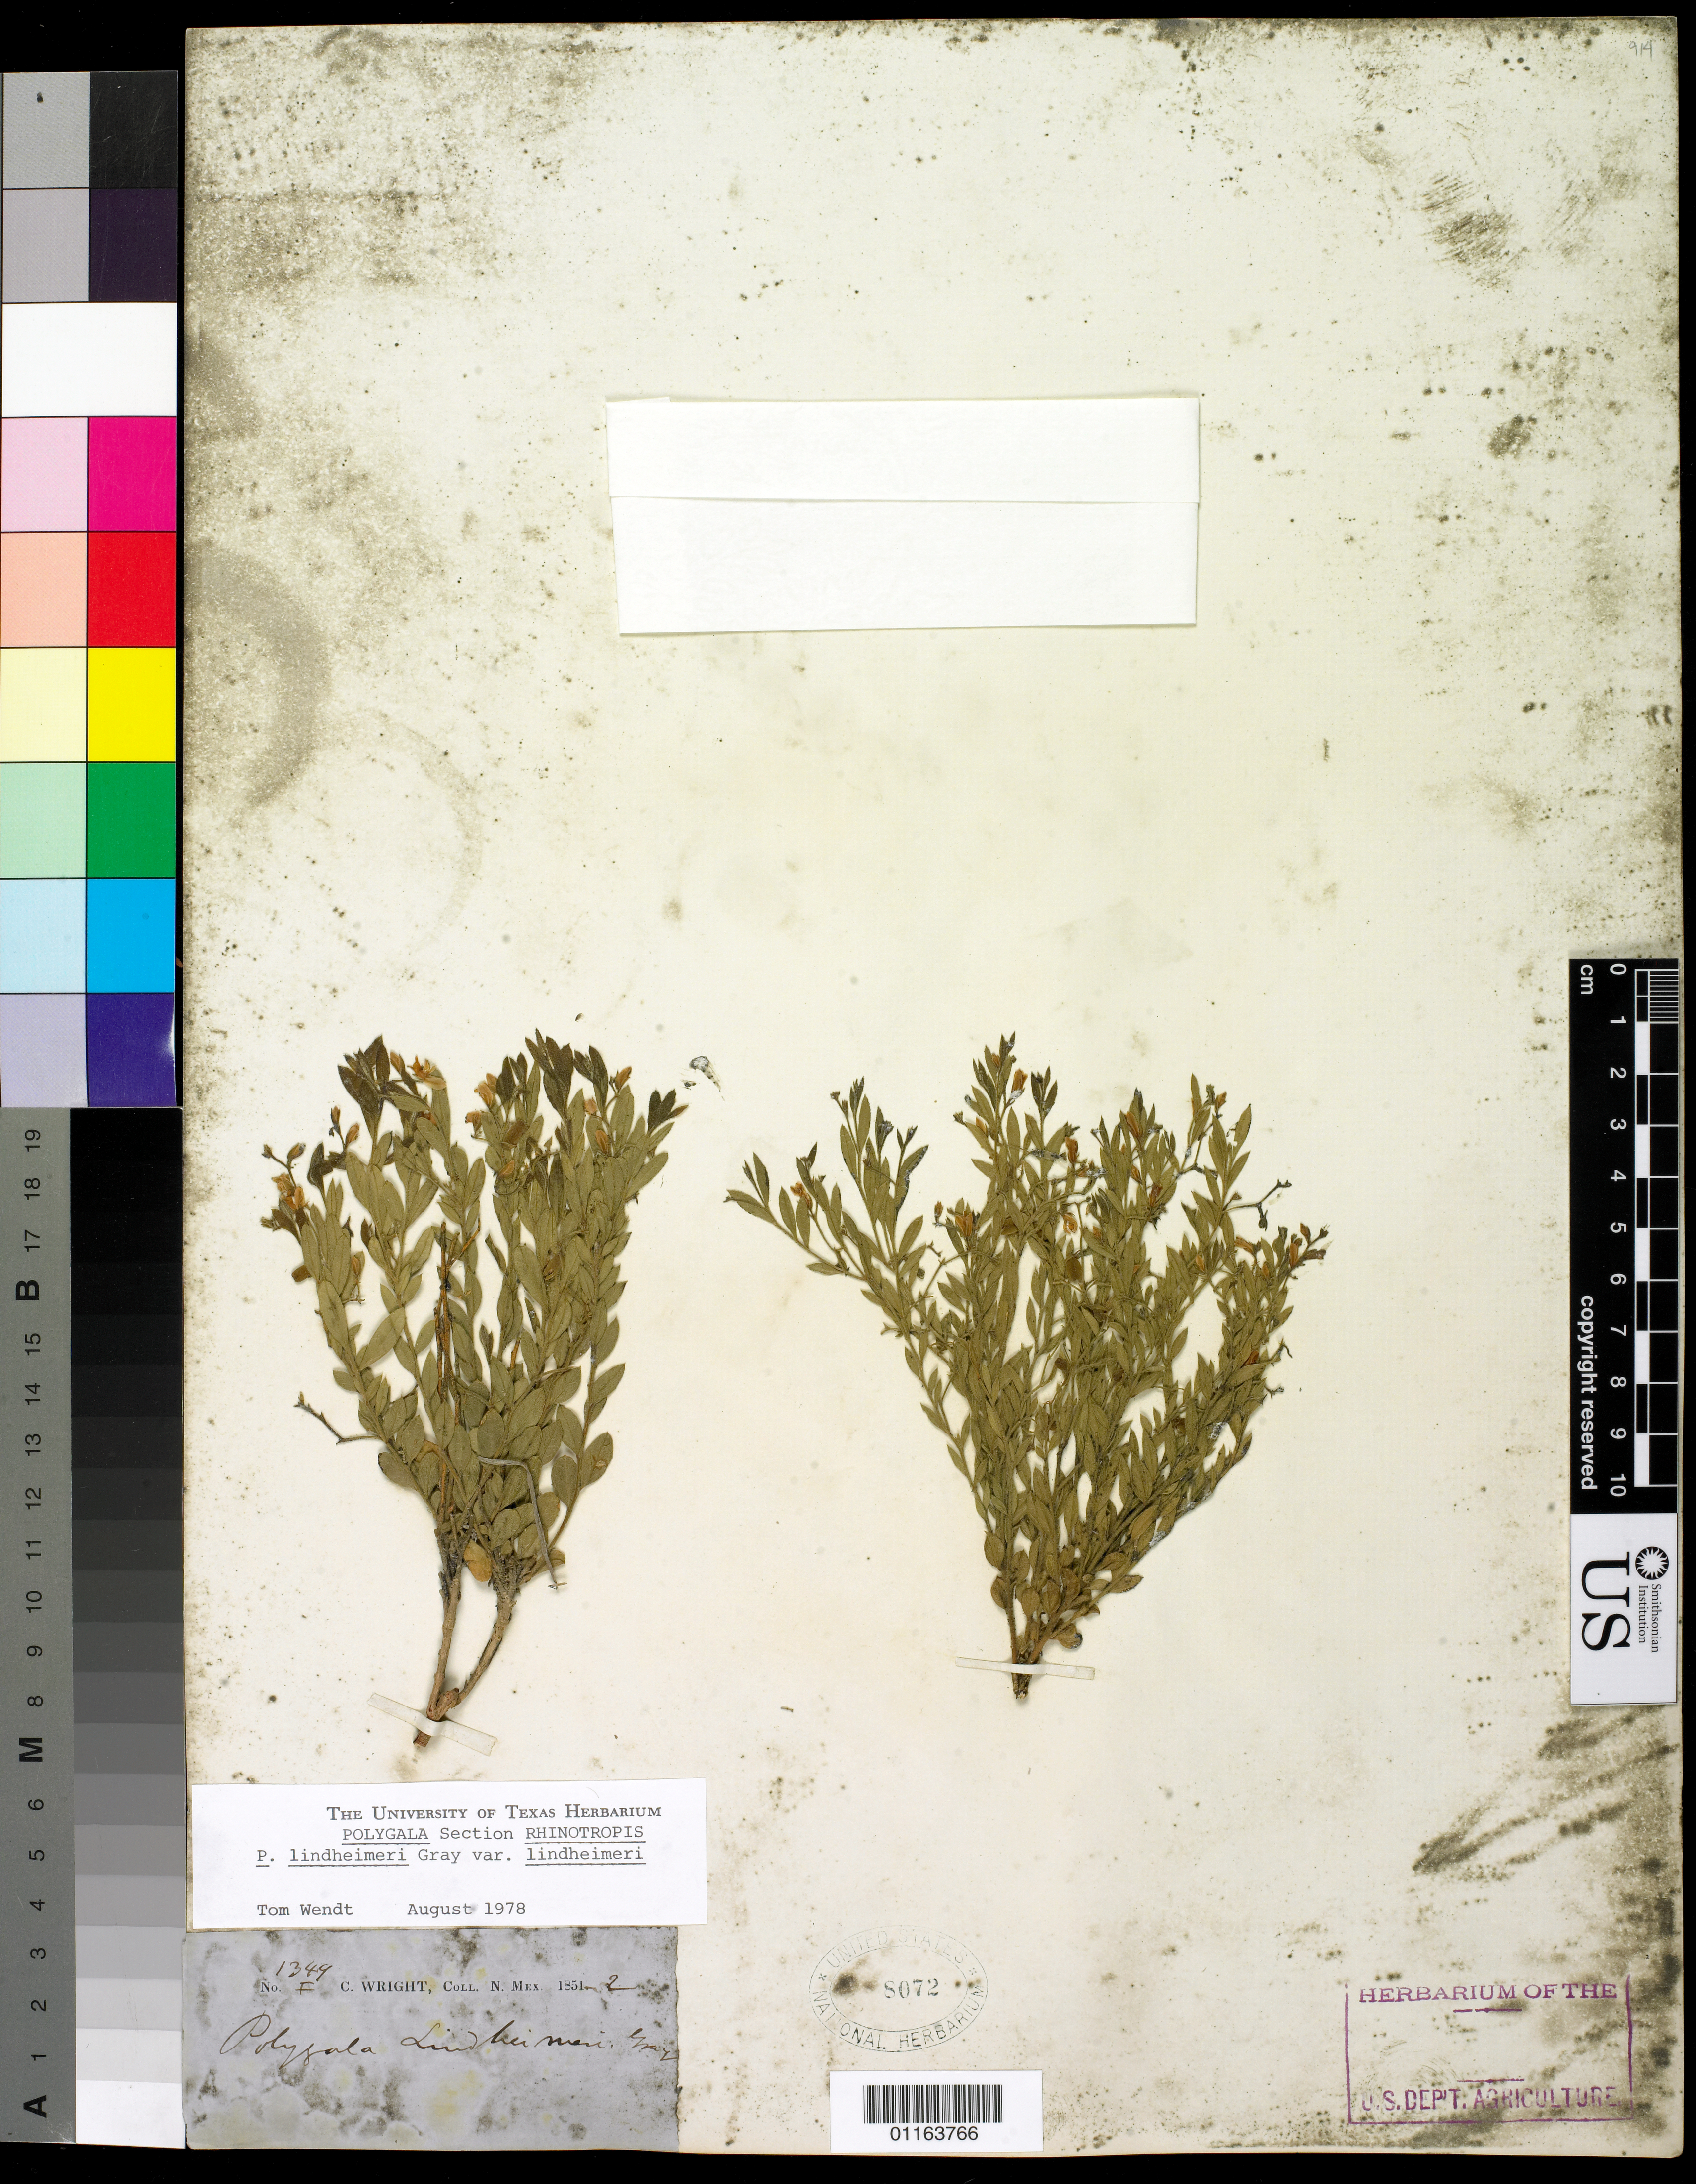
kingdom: Plantae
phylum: Tracheophyta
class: Magnoliopsida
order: Fabales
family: Polygalaceae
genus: Rhinotropis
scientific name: Rhinotropis lindheimeri var. lindheimeri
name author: (A. Gray) J.R. Abbott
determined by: Strong, Mark T., (BOT), Smithsonian Institution - National Museum of Natural History (UNITED STATES)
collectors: C. Wright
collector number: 1349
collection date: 1851/1852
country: United States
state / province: New Mexico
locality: "N. Mex." [=northern Mexico or New Mexico? either way possibly referring to present-day Arizona or Texas]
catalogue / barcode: US 8072